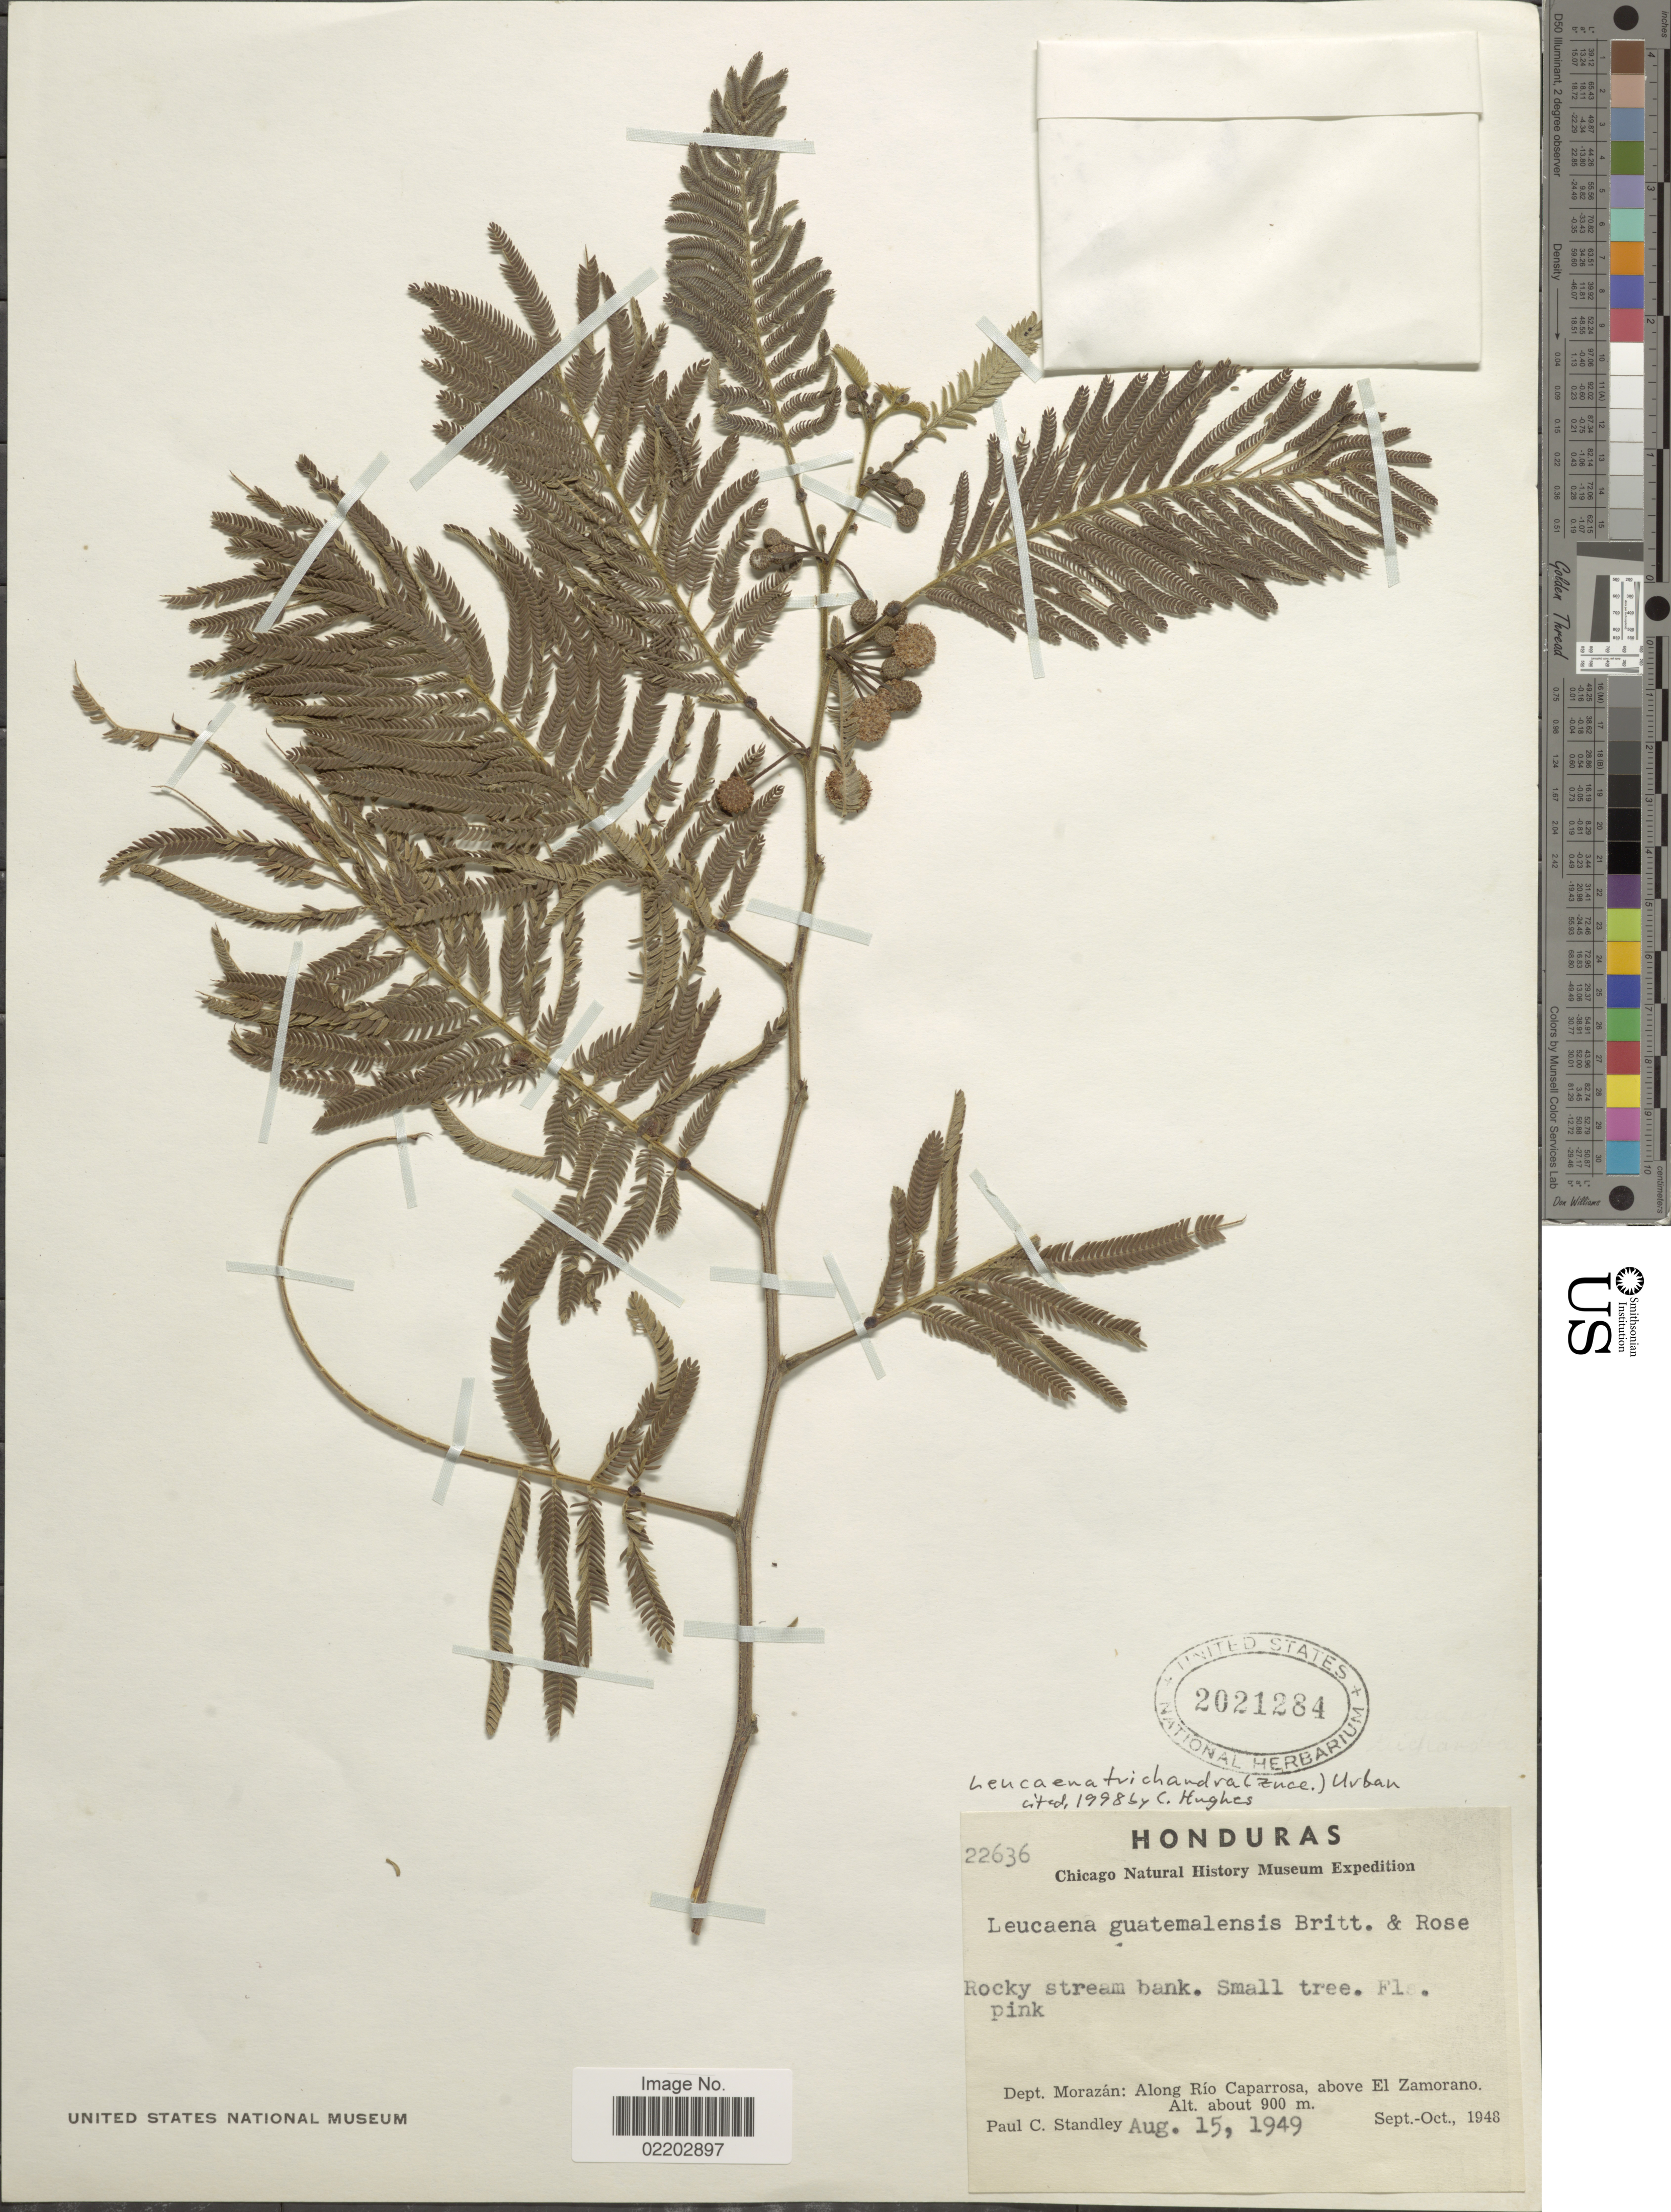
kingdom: Plantae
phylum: Tracheophyta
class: Magnoliopsida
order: Fabales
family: Fabaceae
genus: Leucaena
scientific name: Leucaena trichandra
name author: (Zucc.) Urb.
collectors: P. C. Standley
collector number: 22636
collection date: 1949-08-15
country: Honduras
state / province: Fco. Morazán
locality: Rocky stream bank, Dept. Morazán: along Río Caporrosa, above El Zamorano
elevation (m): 900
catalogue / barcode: US 2021284